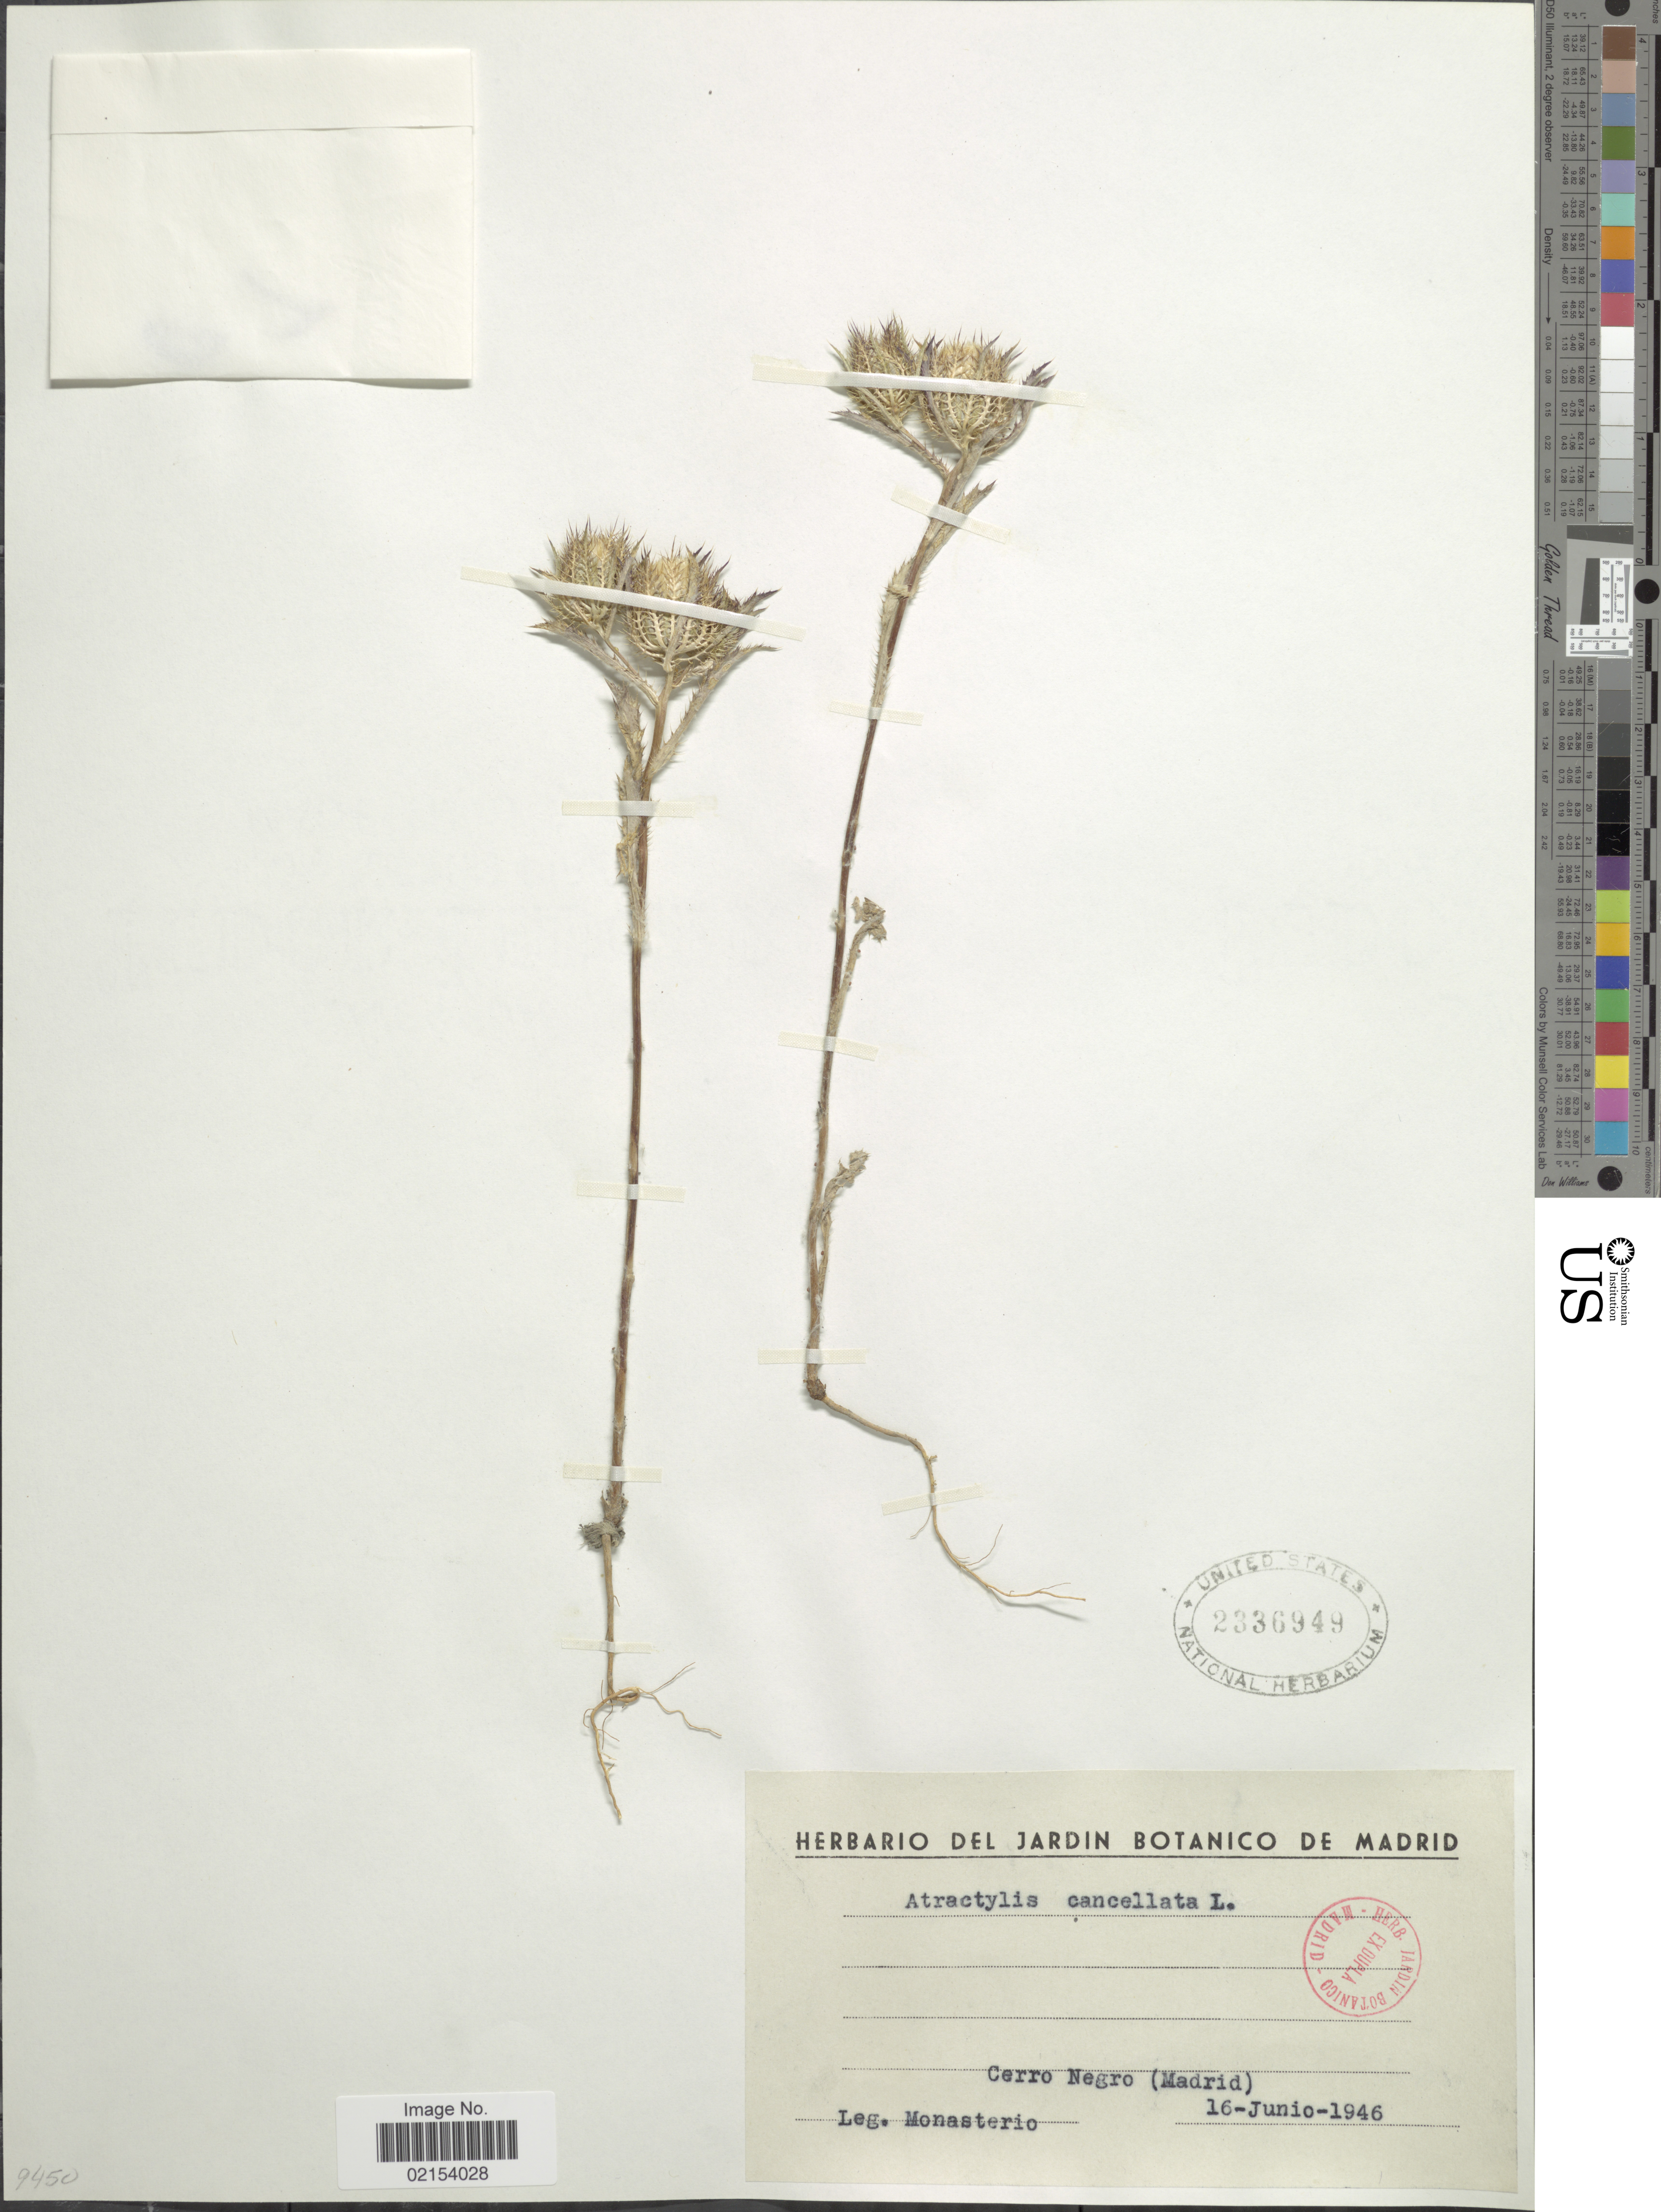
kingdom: Plantae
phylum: Tracheophyta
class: Magnoliopsida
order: Asterales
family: Asteraceae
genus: Atractylis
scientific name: Atractylis cancellata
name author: L.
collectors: Monasterio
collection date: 1946-06-16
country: Spain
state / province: Madrid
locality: Cerro Negro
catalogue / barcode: US 2336949